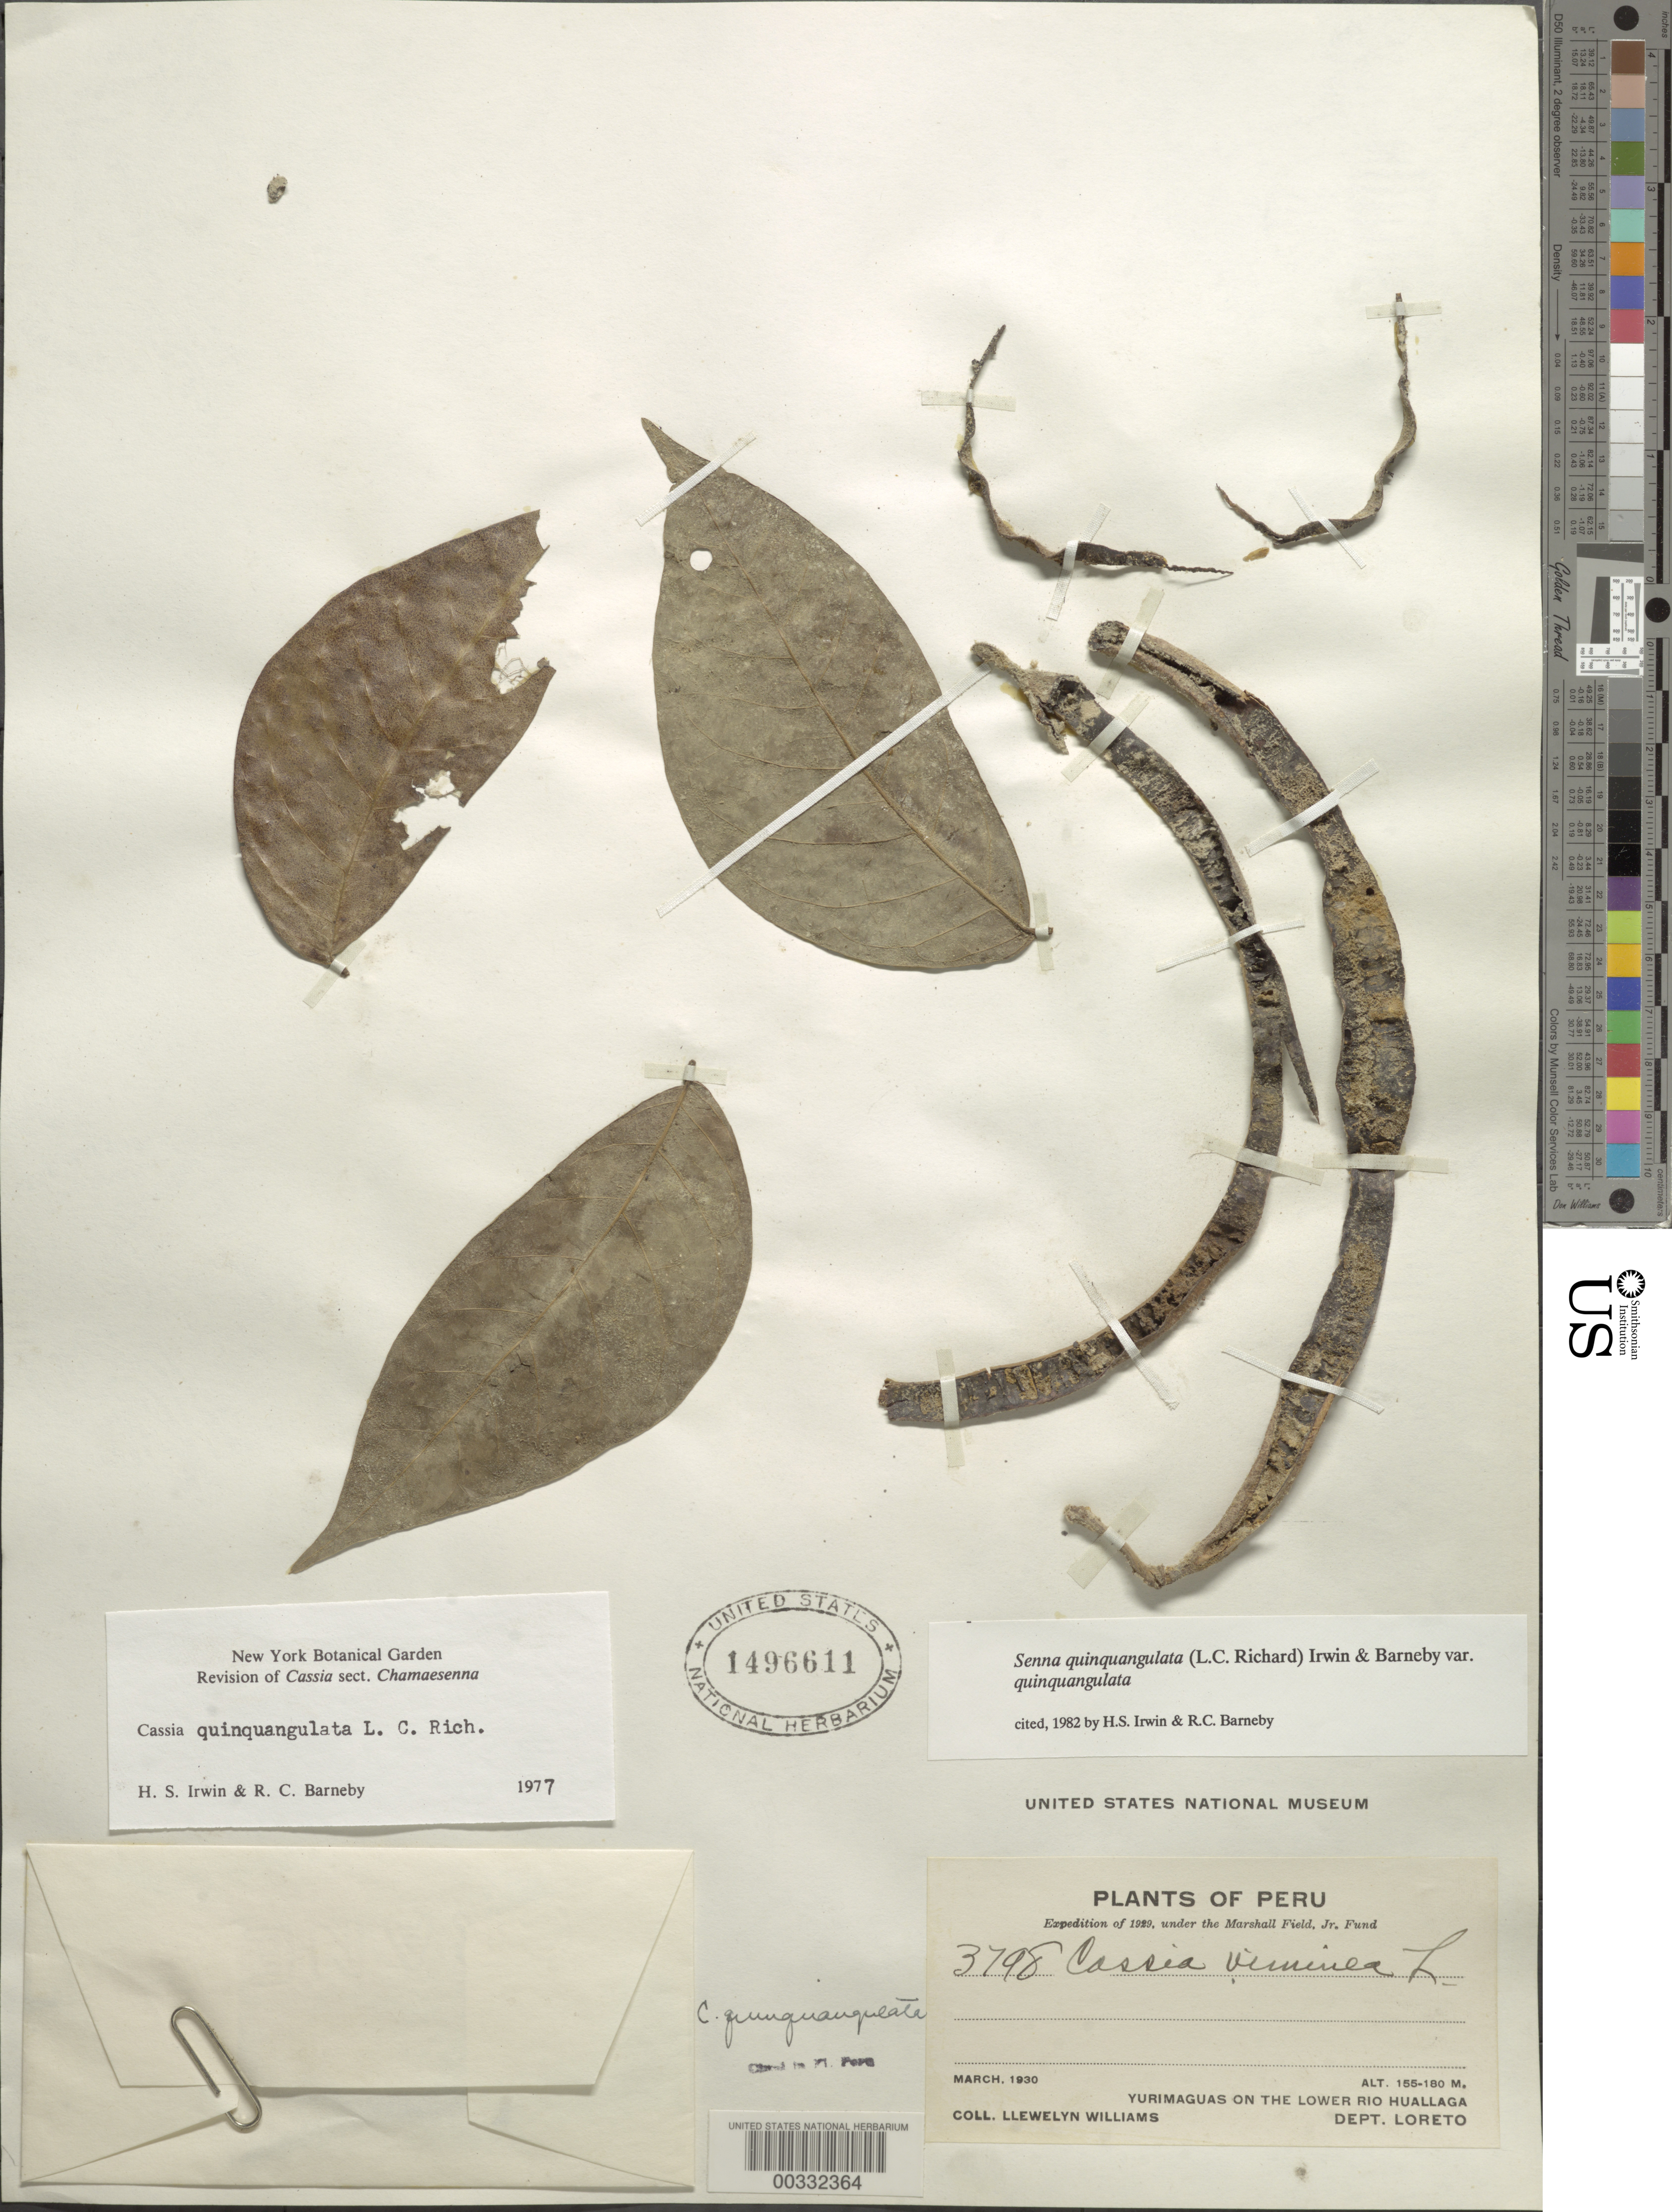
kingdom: Plantae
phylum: Tracheophyta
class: Magnoliopsida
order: Fabales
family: Fabaceae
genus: Senna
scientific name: Senna quinquangulata var. quinquangulata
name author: H.S. Irwin & Barneby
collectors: Ll. Williams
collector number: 3798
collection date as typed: Mar 1930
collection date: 1930-03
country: Peru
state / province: Loreto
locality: Yurimaguas on the lower rio huallaga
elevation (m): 155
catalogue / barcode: US 1496611